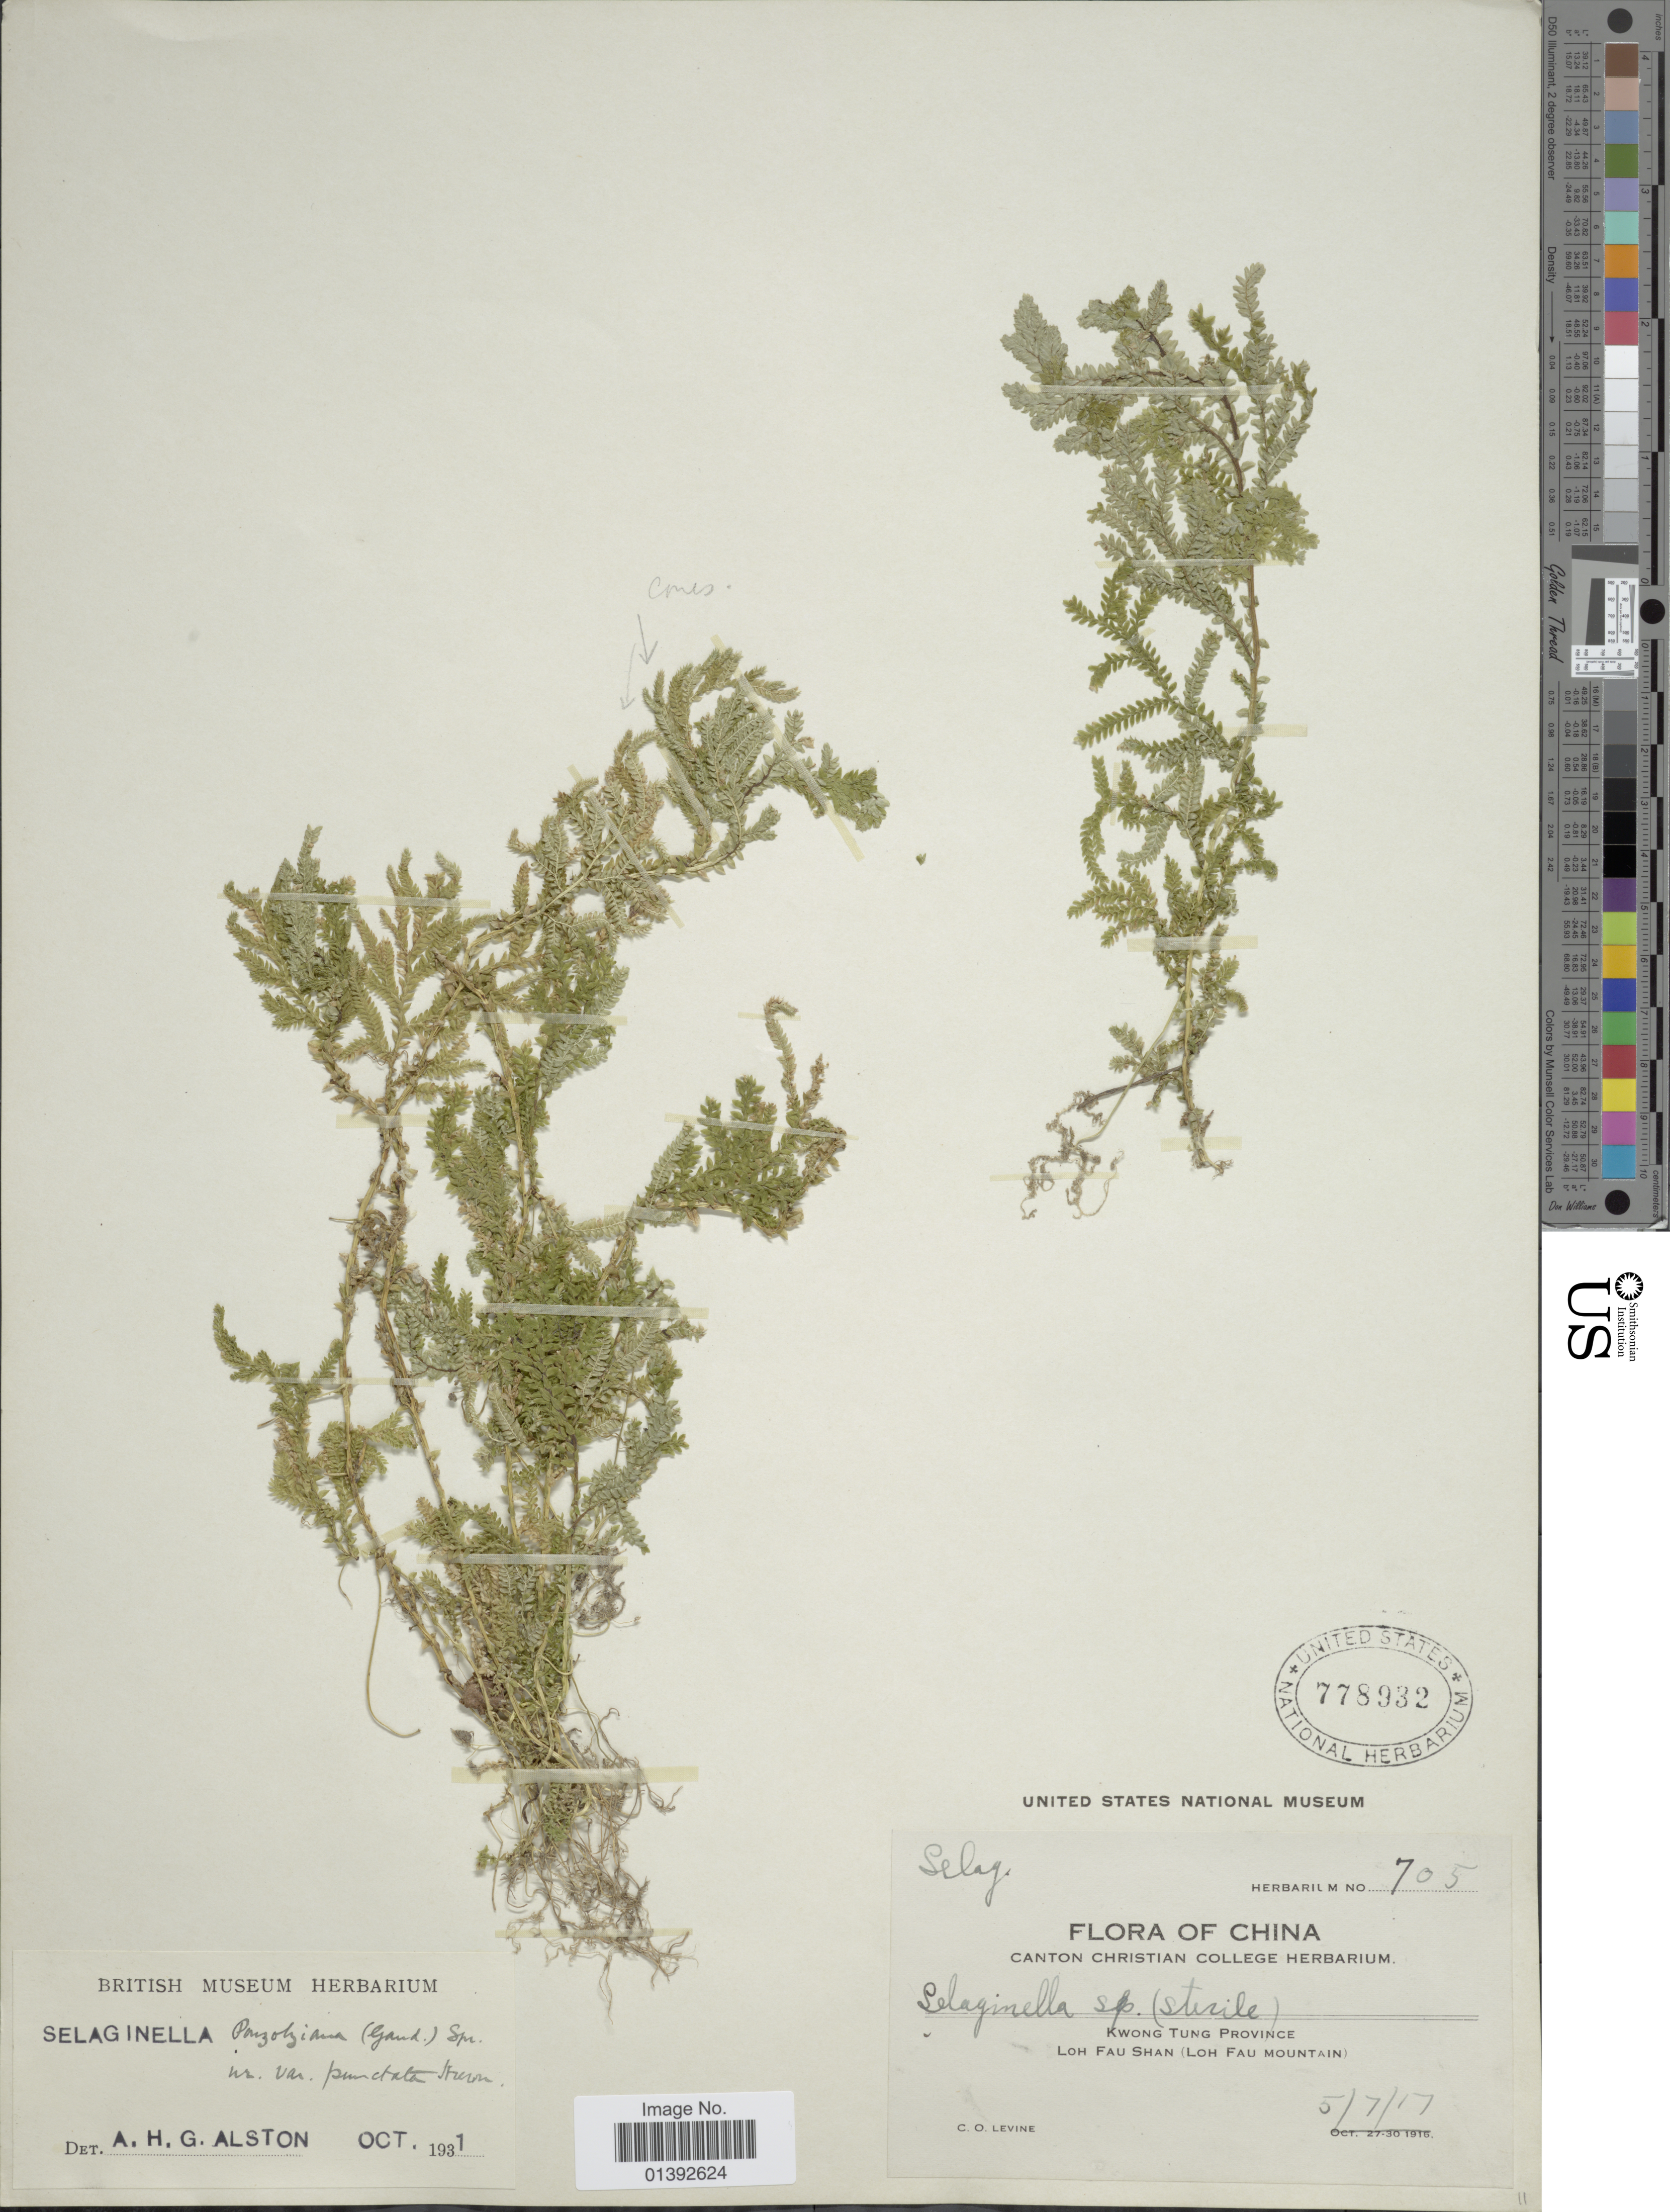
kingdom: Plantae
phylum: Tracheophyta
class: Lycopodiopsida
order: Selaginellales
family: Selaginellaceae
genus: Selaginella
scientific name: Selaginella delicatula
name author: (Desv.) Alston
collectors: C. O. Levine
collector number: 705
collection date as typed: Transcribed d/m/y: 5/7/17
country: China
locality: Kwong Tung Province, Loh Fau Shan (Loh Fau Mountain)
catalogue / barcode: US 778932